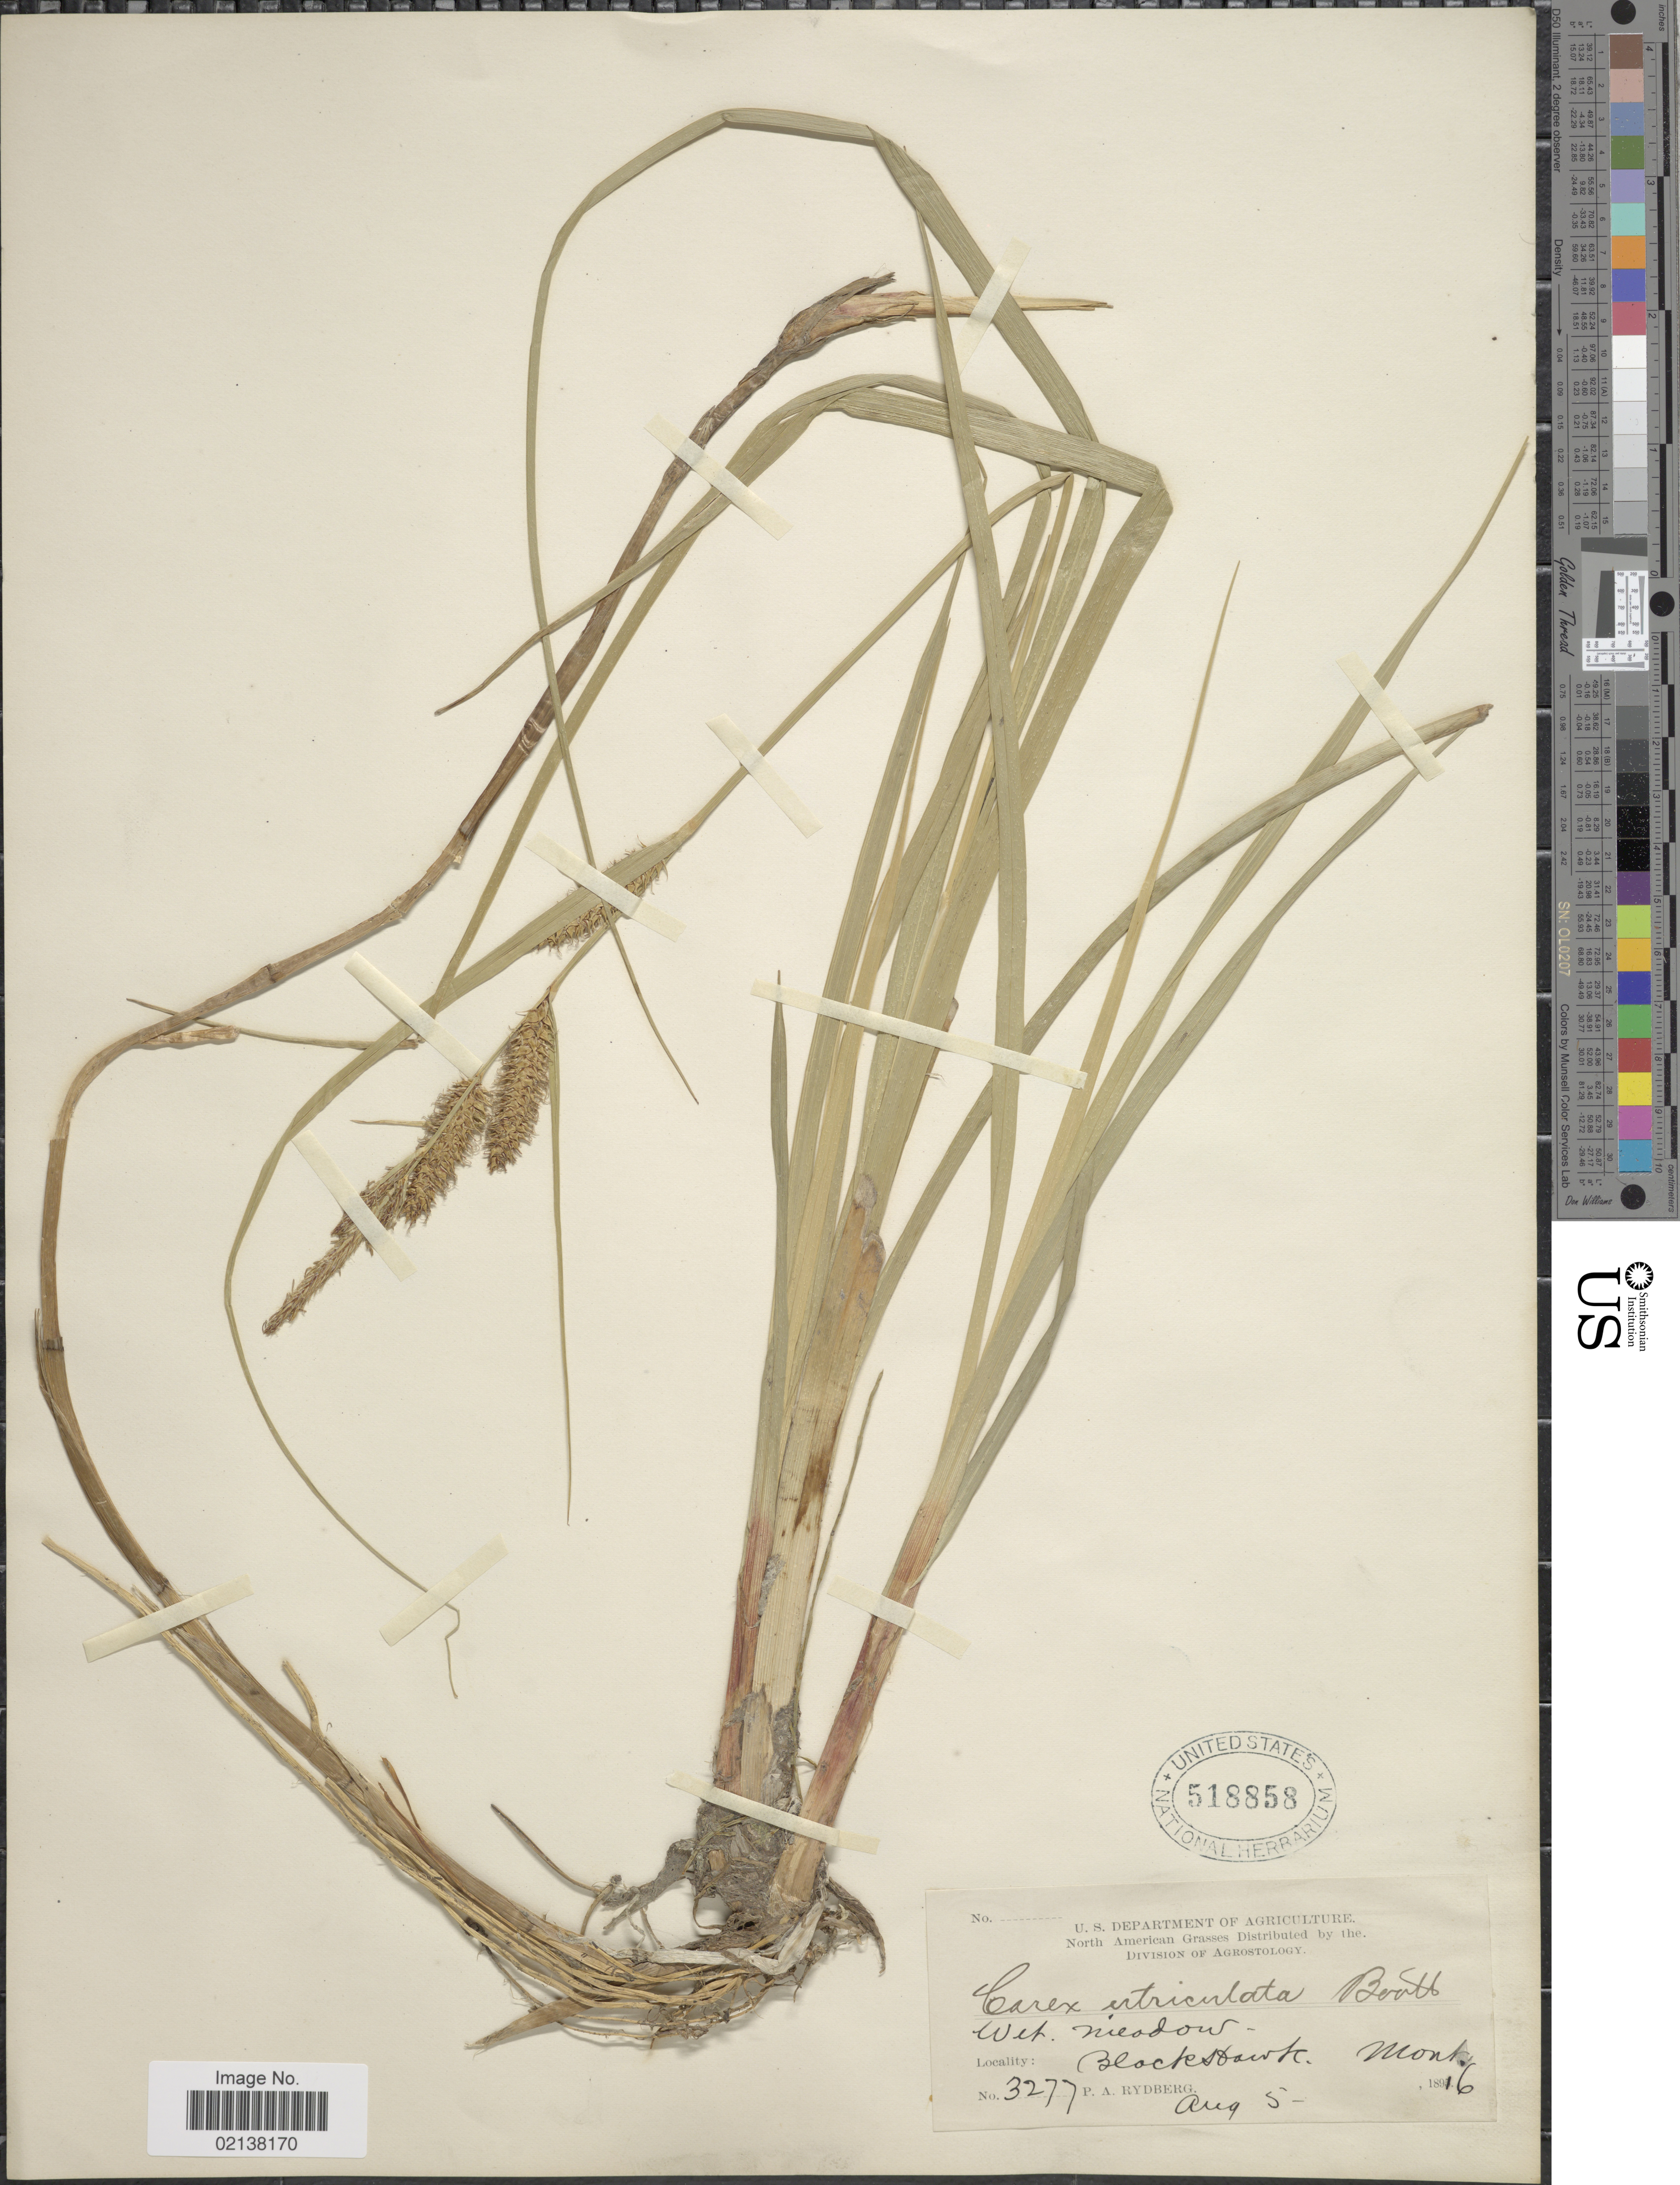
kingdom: Plantae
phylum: Tracheophyta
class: Liliopsida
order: Poales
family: Cyperaceae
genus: Carex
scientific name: Carex utriculata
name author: Boott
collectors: P. A. Rydberg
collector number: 3277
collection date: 1896-08-05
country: United States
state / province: Montana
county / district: Lewis and Clark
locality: Black Hawk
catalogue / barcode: US 518858